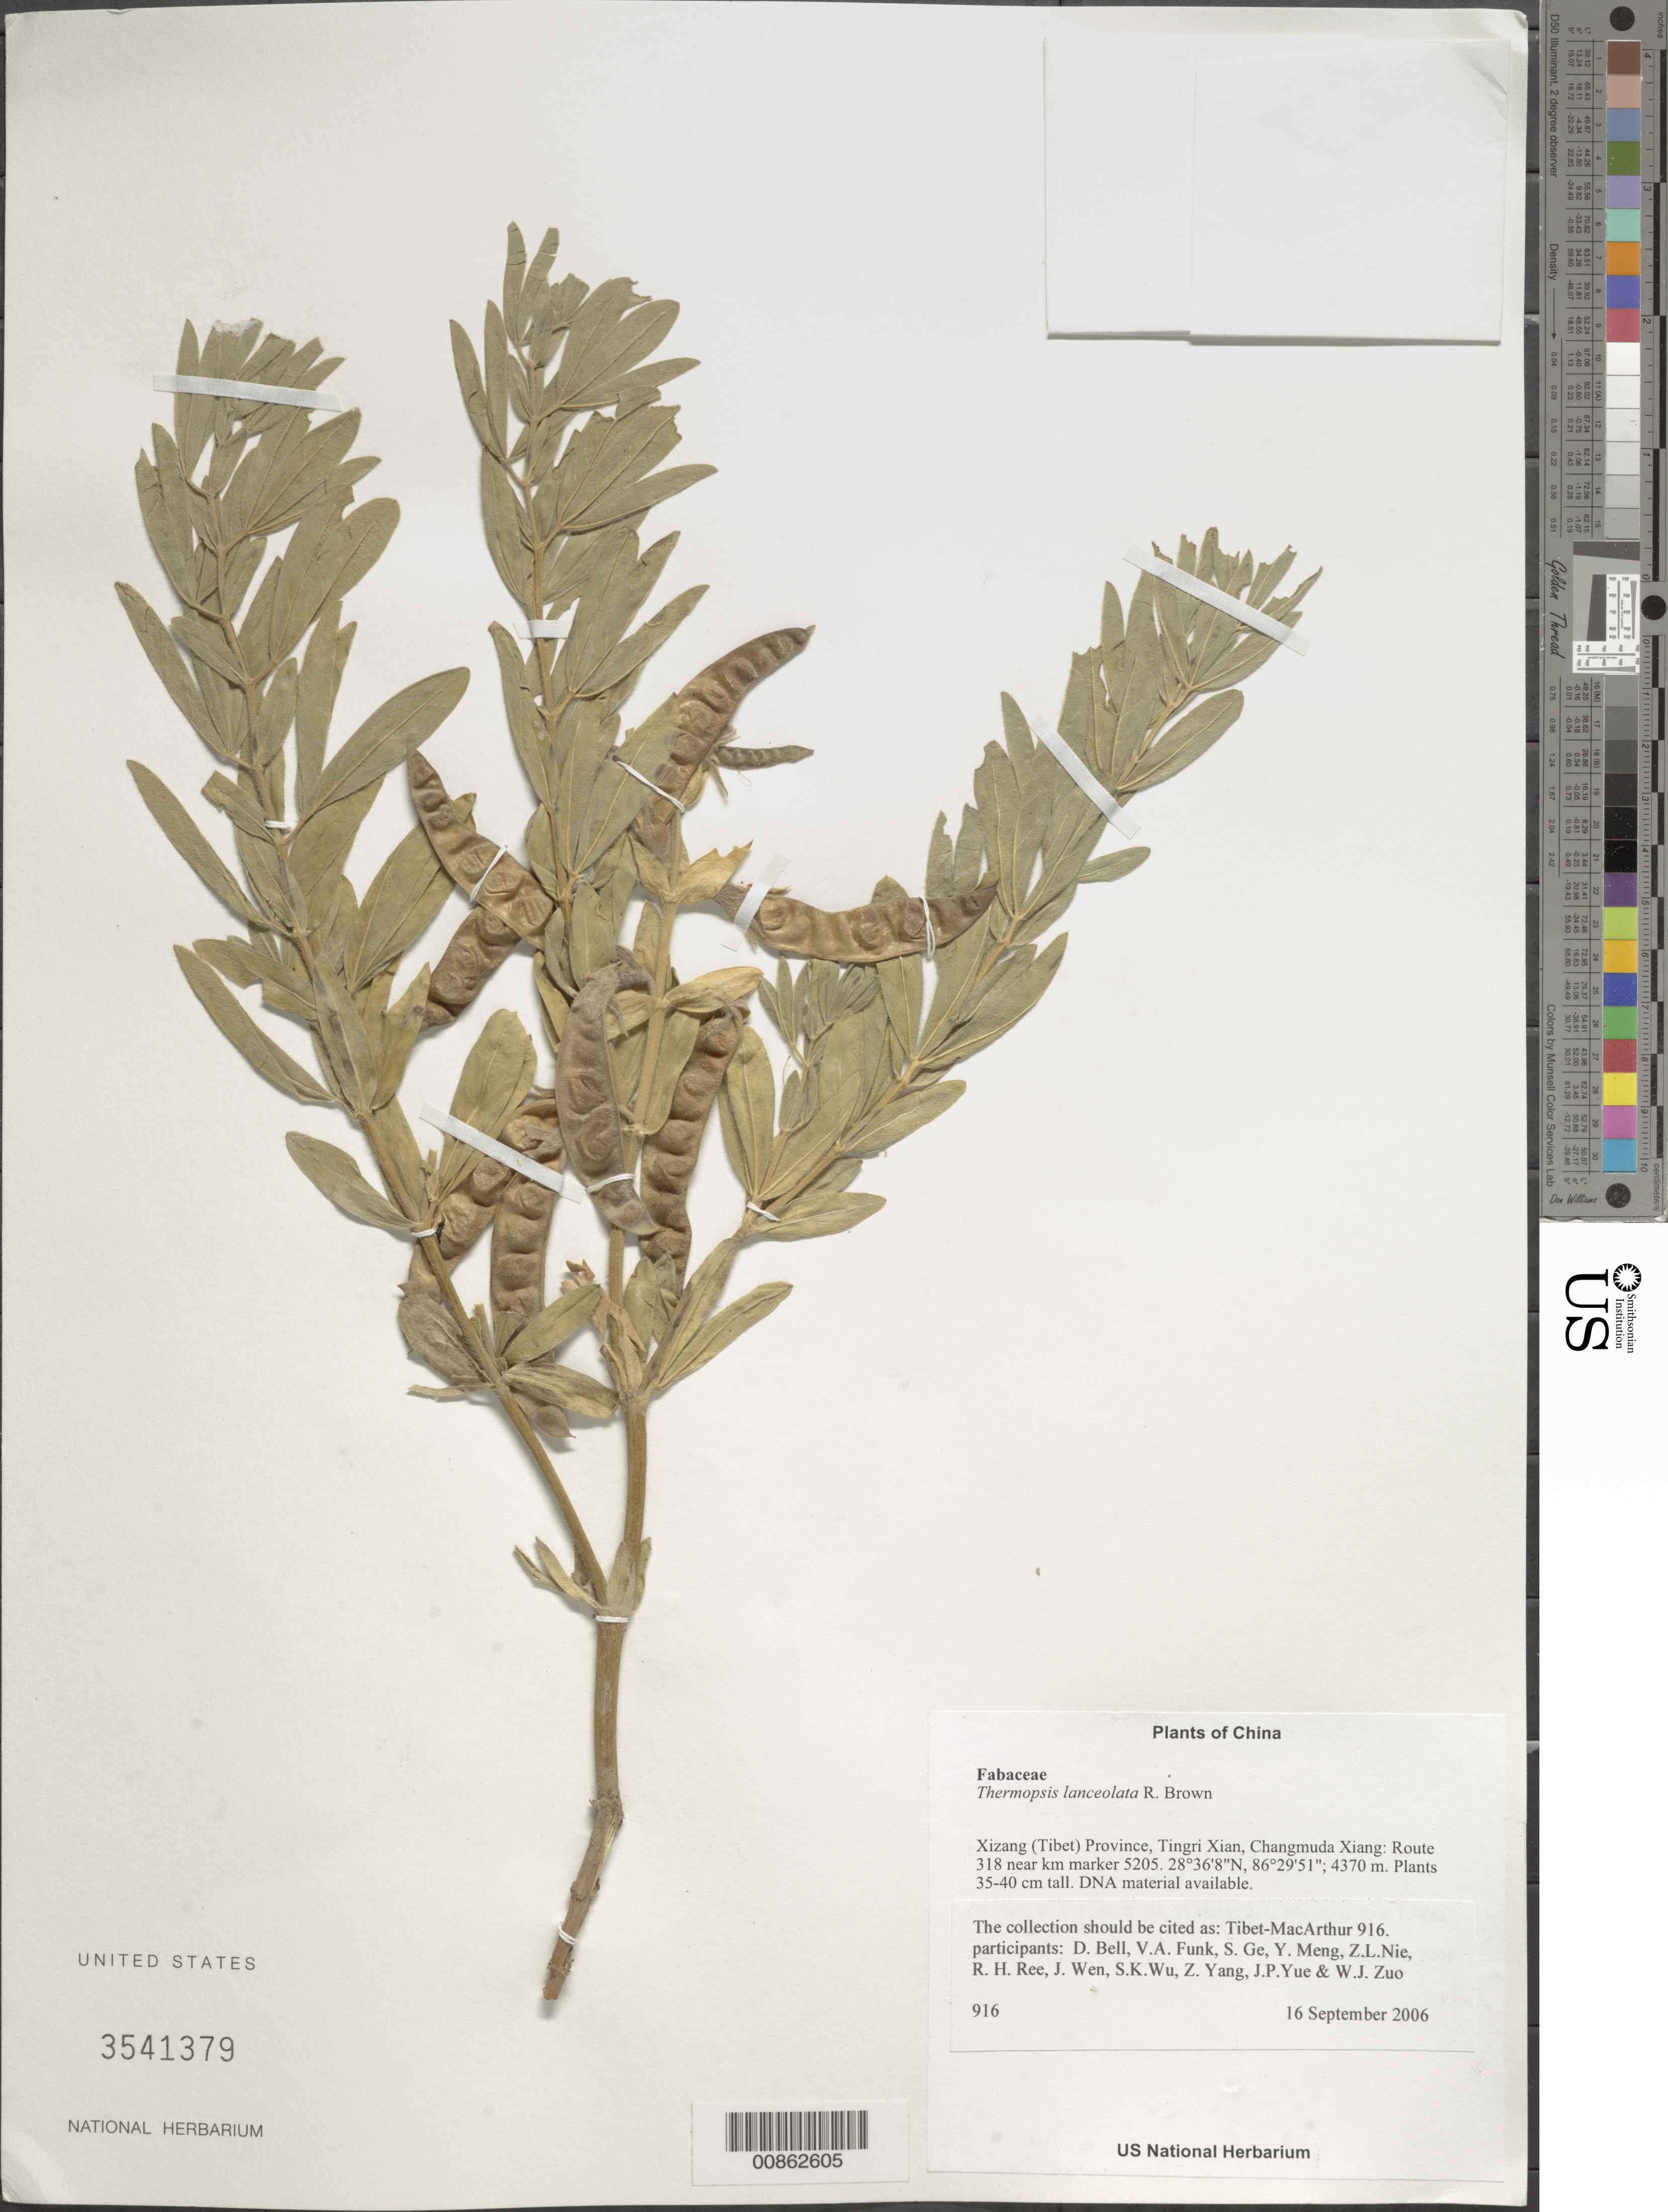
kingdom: Plantae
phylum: Tracheophyta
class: Magnoliopsida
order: Fabales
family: Fabaceae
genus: Thermopsis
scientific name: Thermopsis lanceolata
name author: R. Br.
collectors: Tibet-MacArthur, D. A. Bell, V. Funk, S. Ge, Y. Meng, Z. Nie, R. Ree, J. Wen, J. Yue & W. Zuo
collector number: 916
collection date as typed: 16 Sep 2006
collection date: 2006-09-16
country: China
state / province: Xizang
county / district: Tingri Xian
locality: Changmuda Xiang. Route 318 near km marker 5205.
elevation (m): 4370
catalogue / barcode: US 3541379